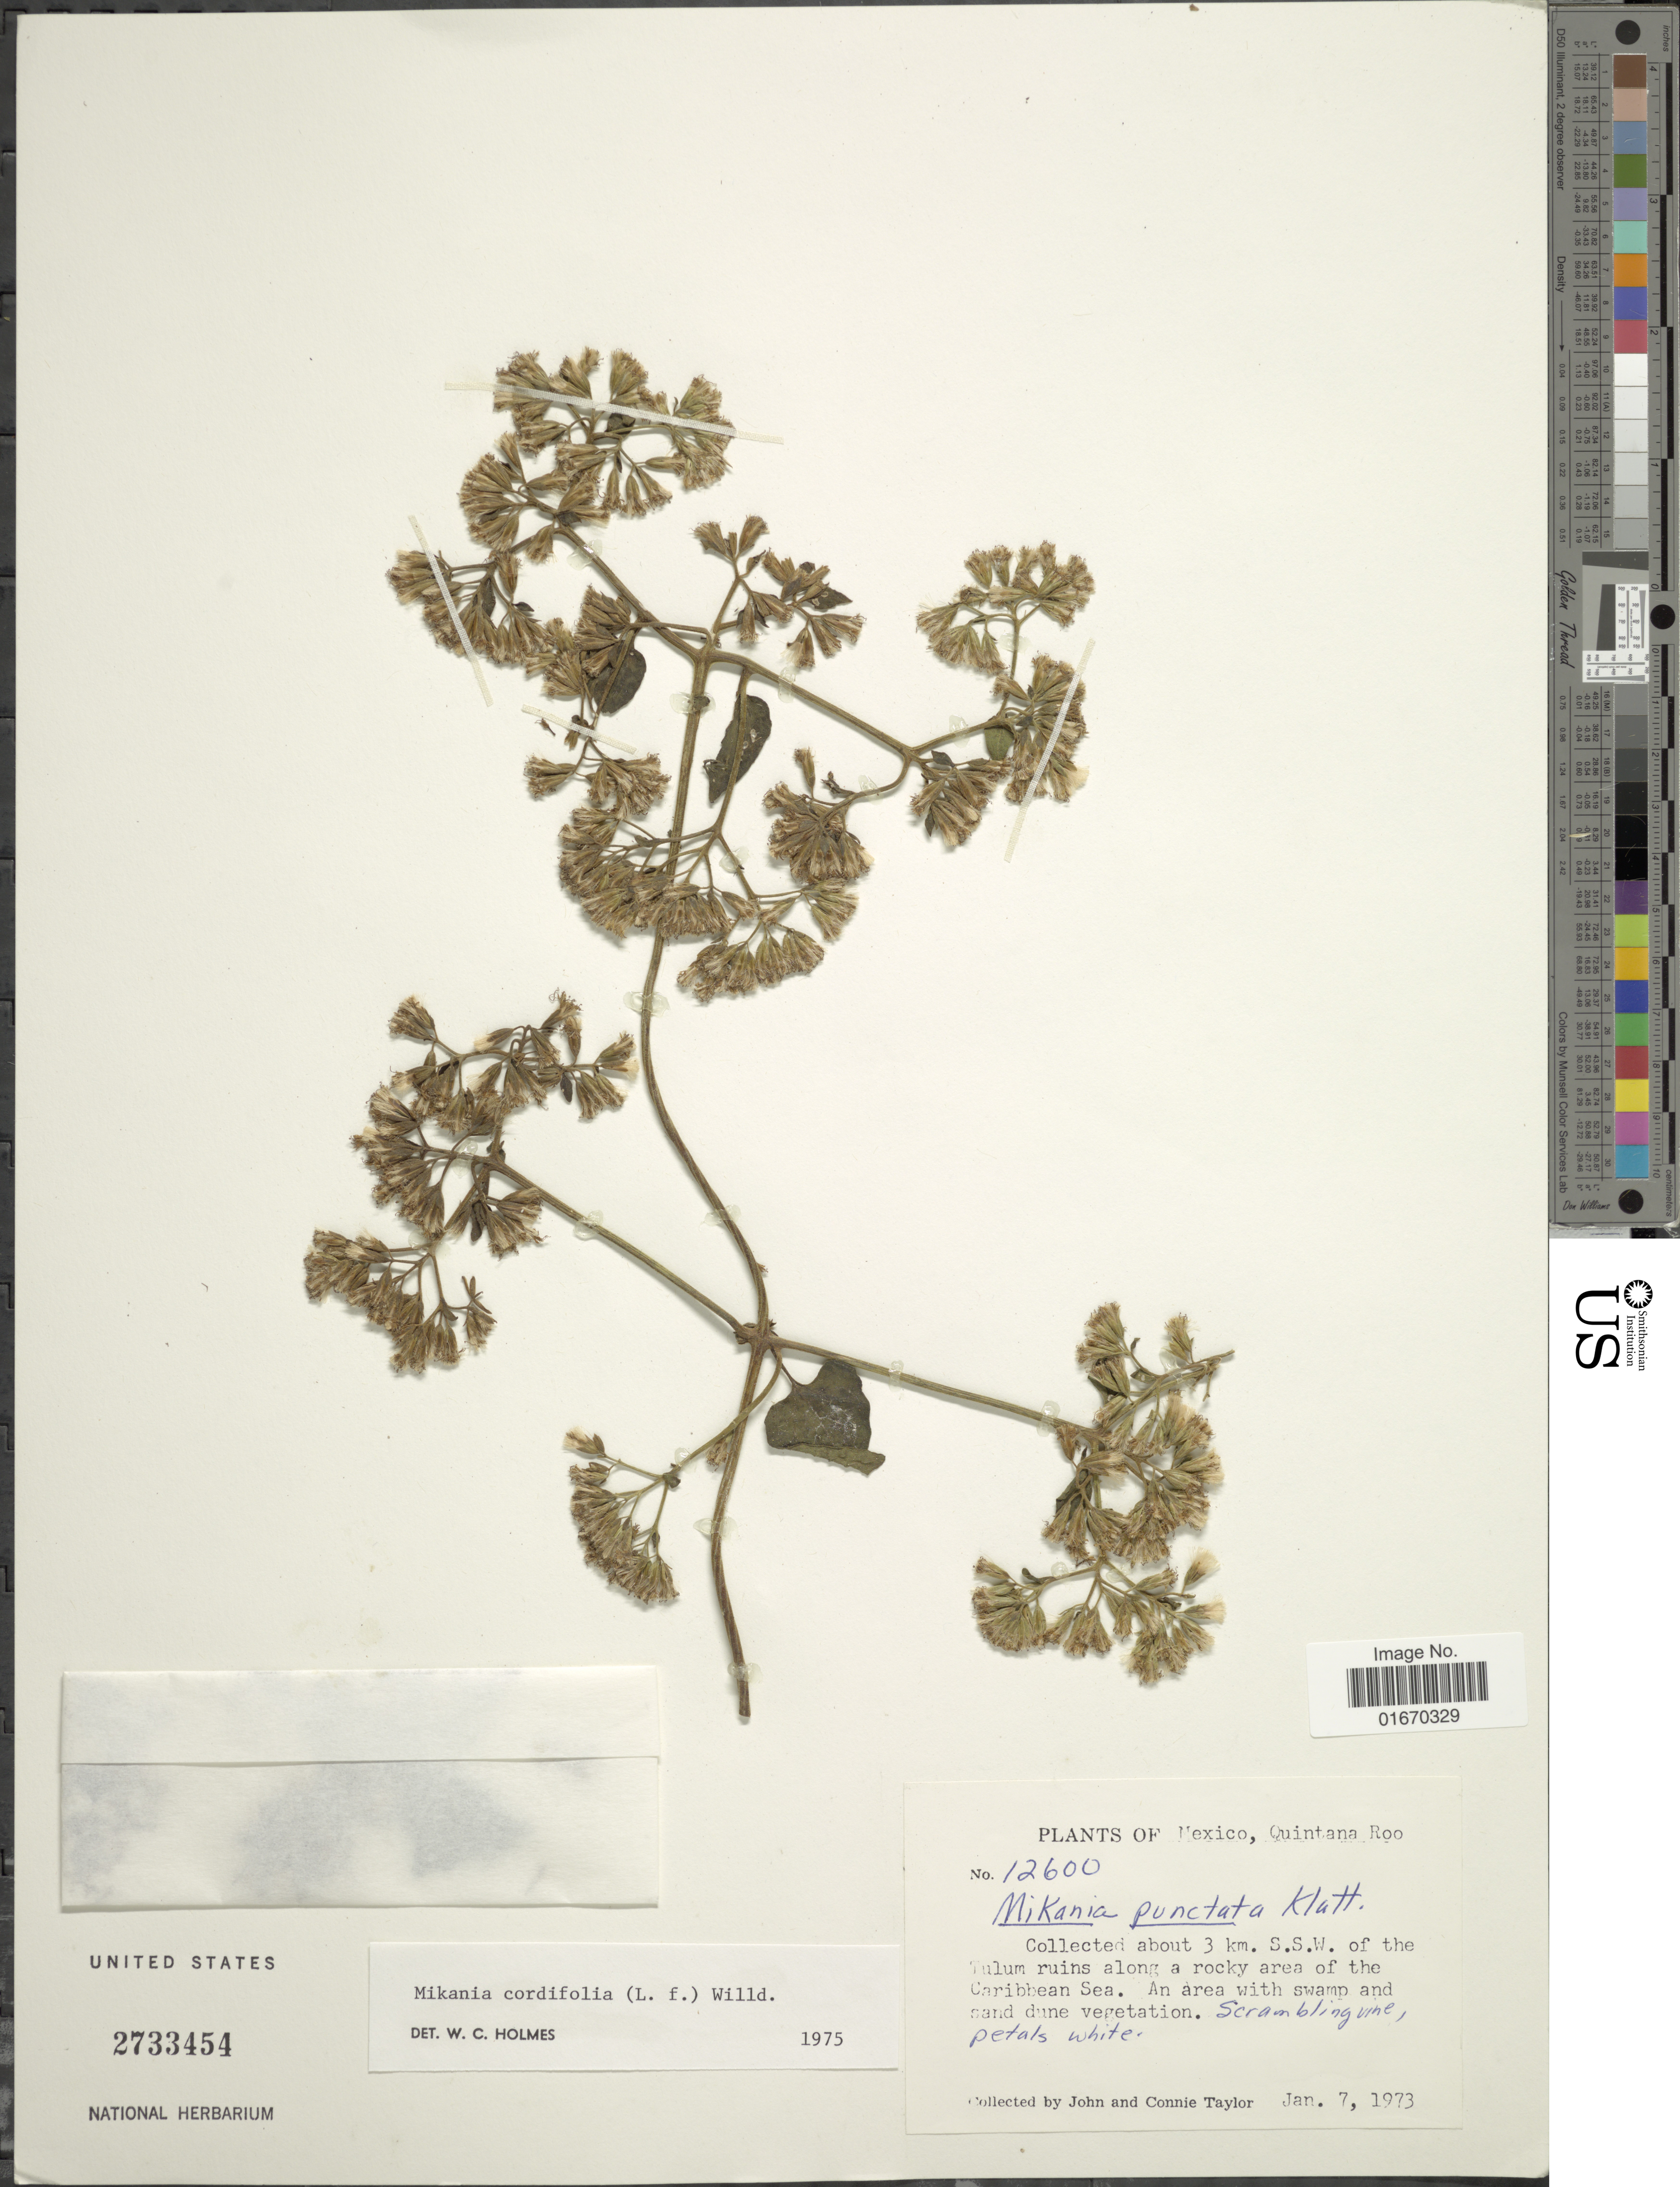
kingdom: Plantae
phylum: Tracheophyta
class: Magnoliopsida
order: Asterales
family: Asteraceae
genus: Mikania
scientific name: Mikania cordifolia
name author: Kunth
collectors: J. Taylor & C. Taylor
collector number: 12600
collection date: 1973-01-07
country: Mexico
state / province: Quintana Roo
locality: About 3 km S. S. W. of the Tulum ruins along a rocky area of the Caribbean Sea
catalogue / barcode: US 2733454